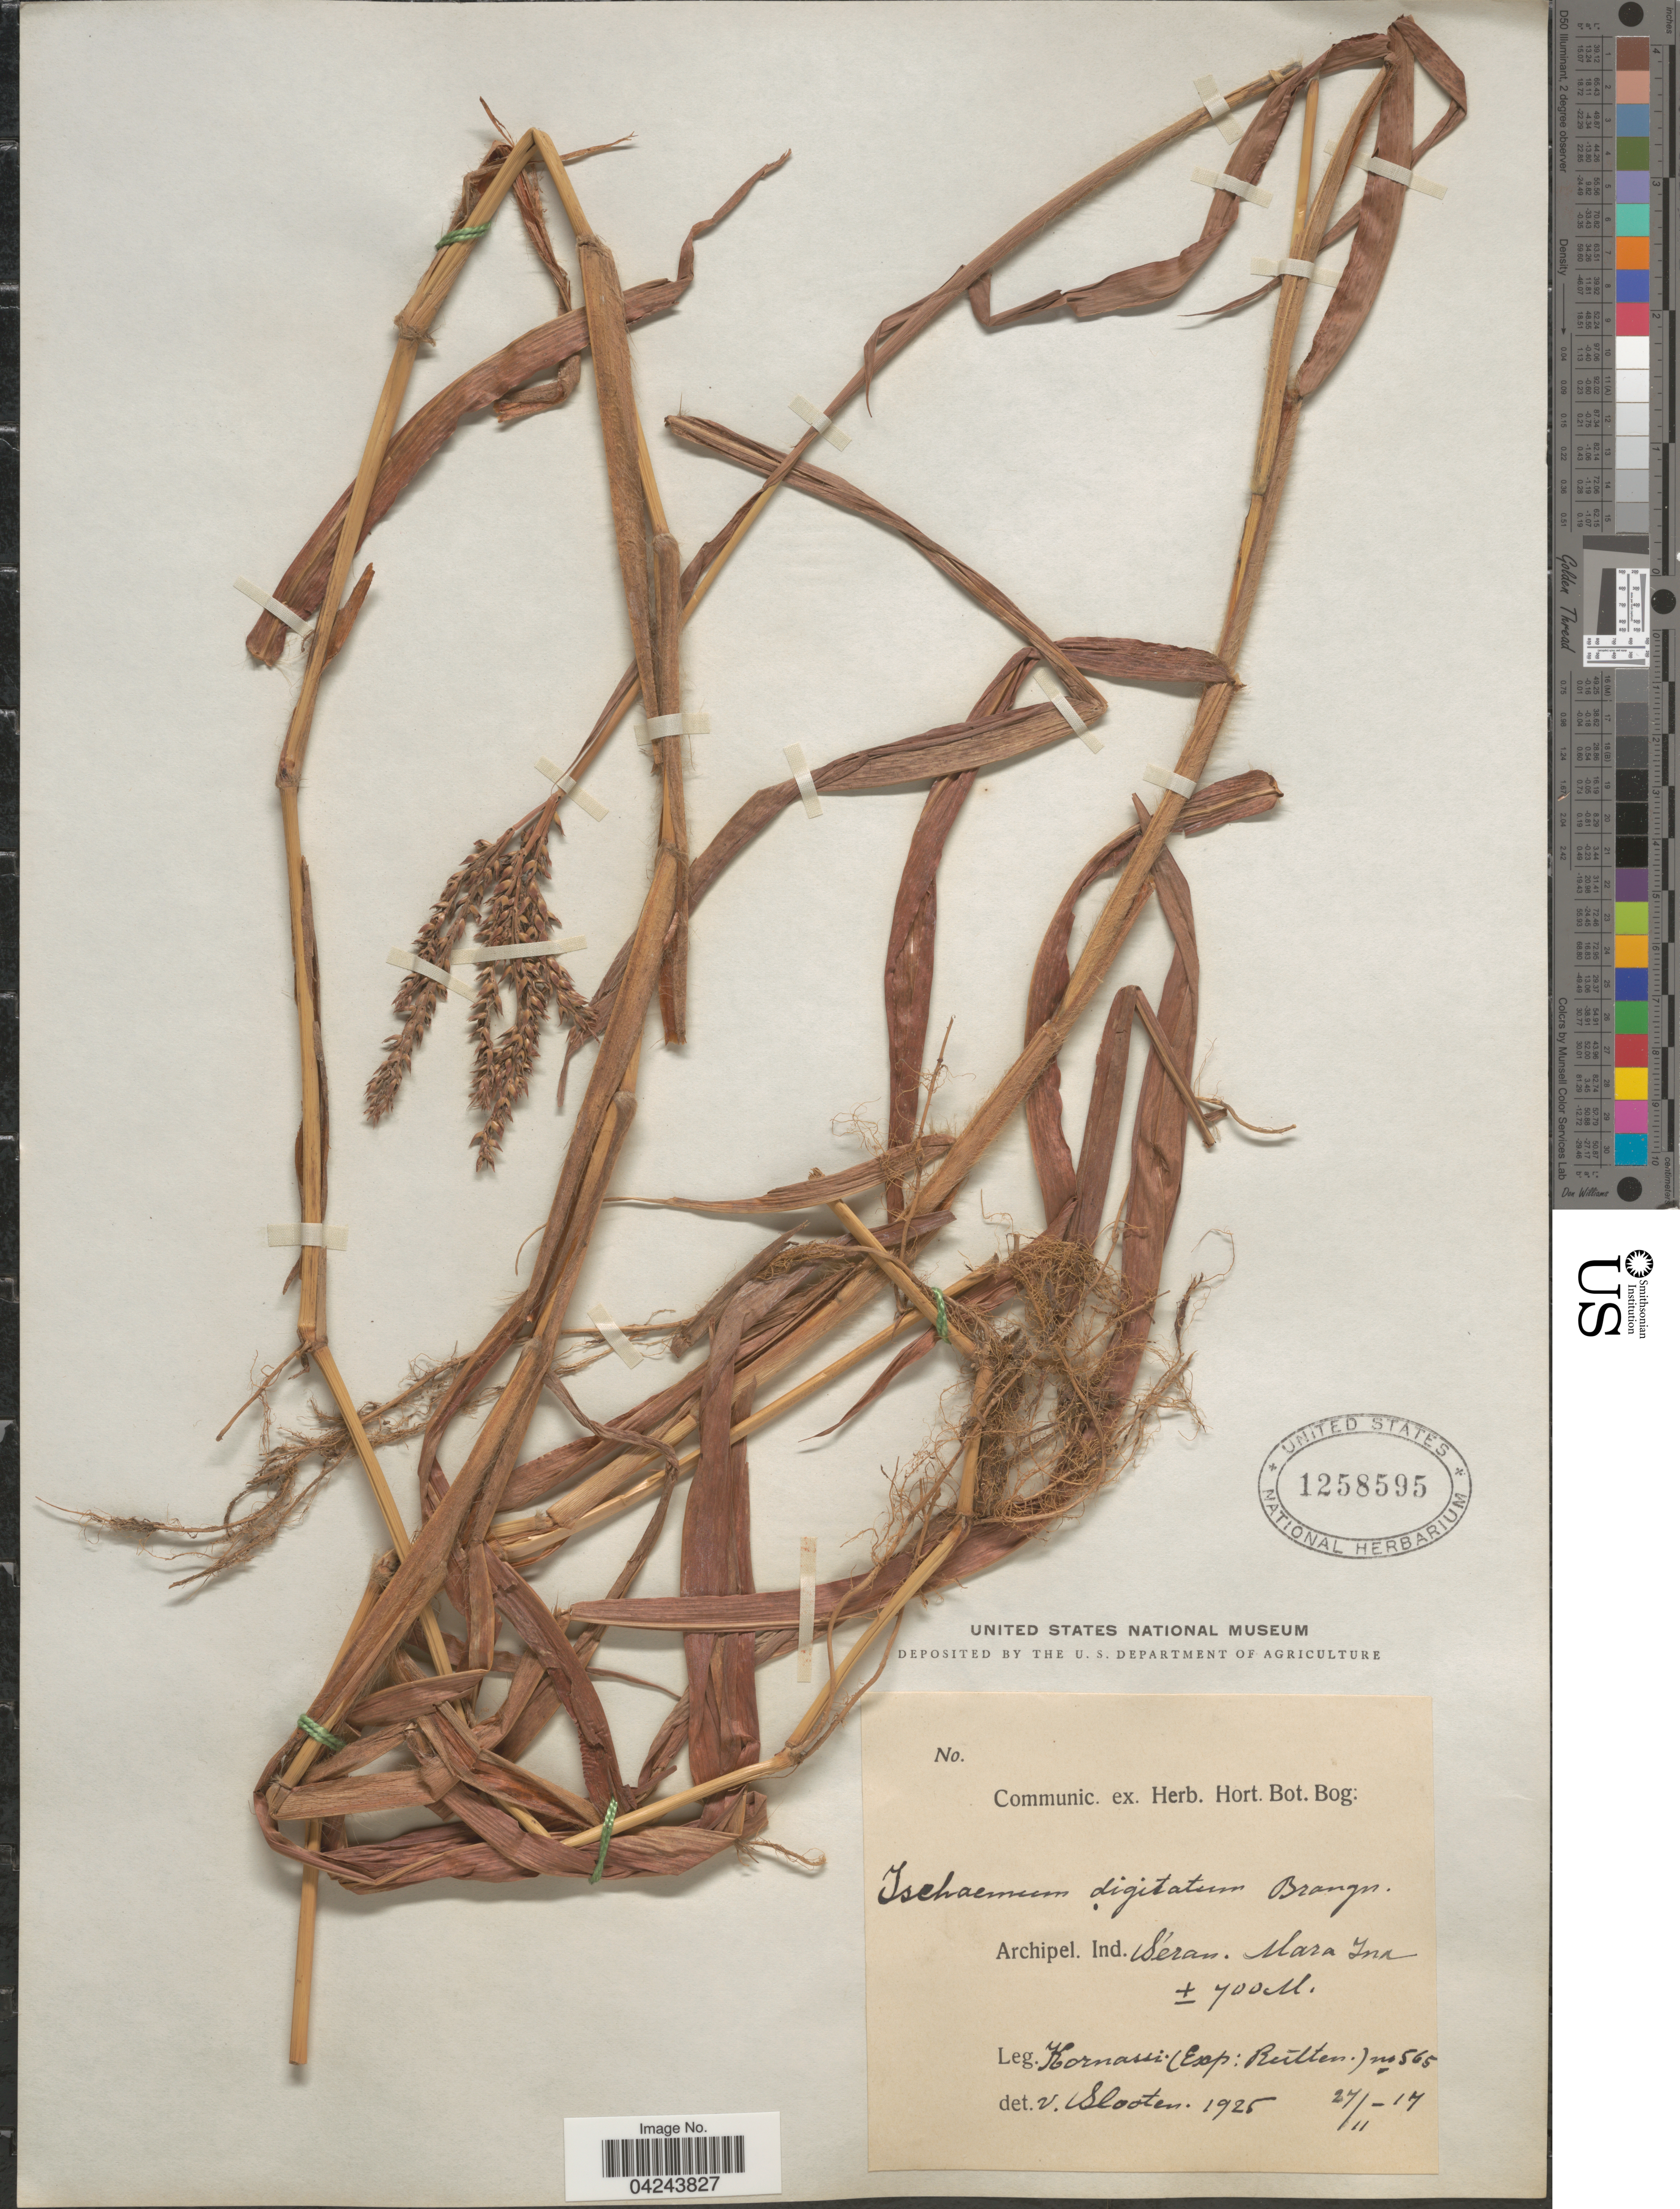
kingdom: Plantae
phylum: Tracheophyta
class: Liliopsida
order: Poales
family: Poaceae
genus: Ischaemum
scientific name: Ischaemum polystachyum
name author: J. Presl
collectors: Kornassi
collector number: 565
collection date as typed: Transcribed d/m/y: 27/11/17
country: Indonesia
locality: Archipel. Ind. Séran. Mara Inn [interpreted].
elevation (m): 700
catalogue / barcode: US 1258595